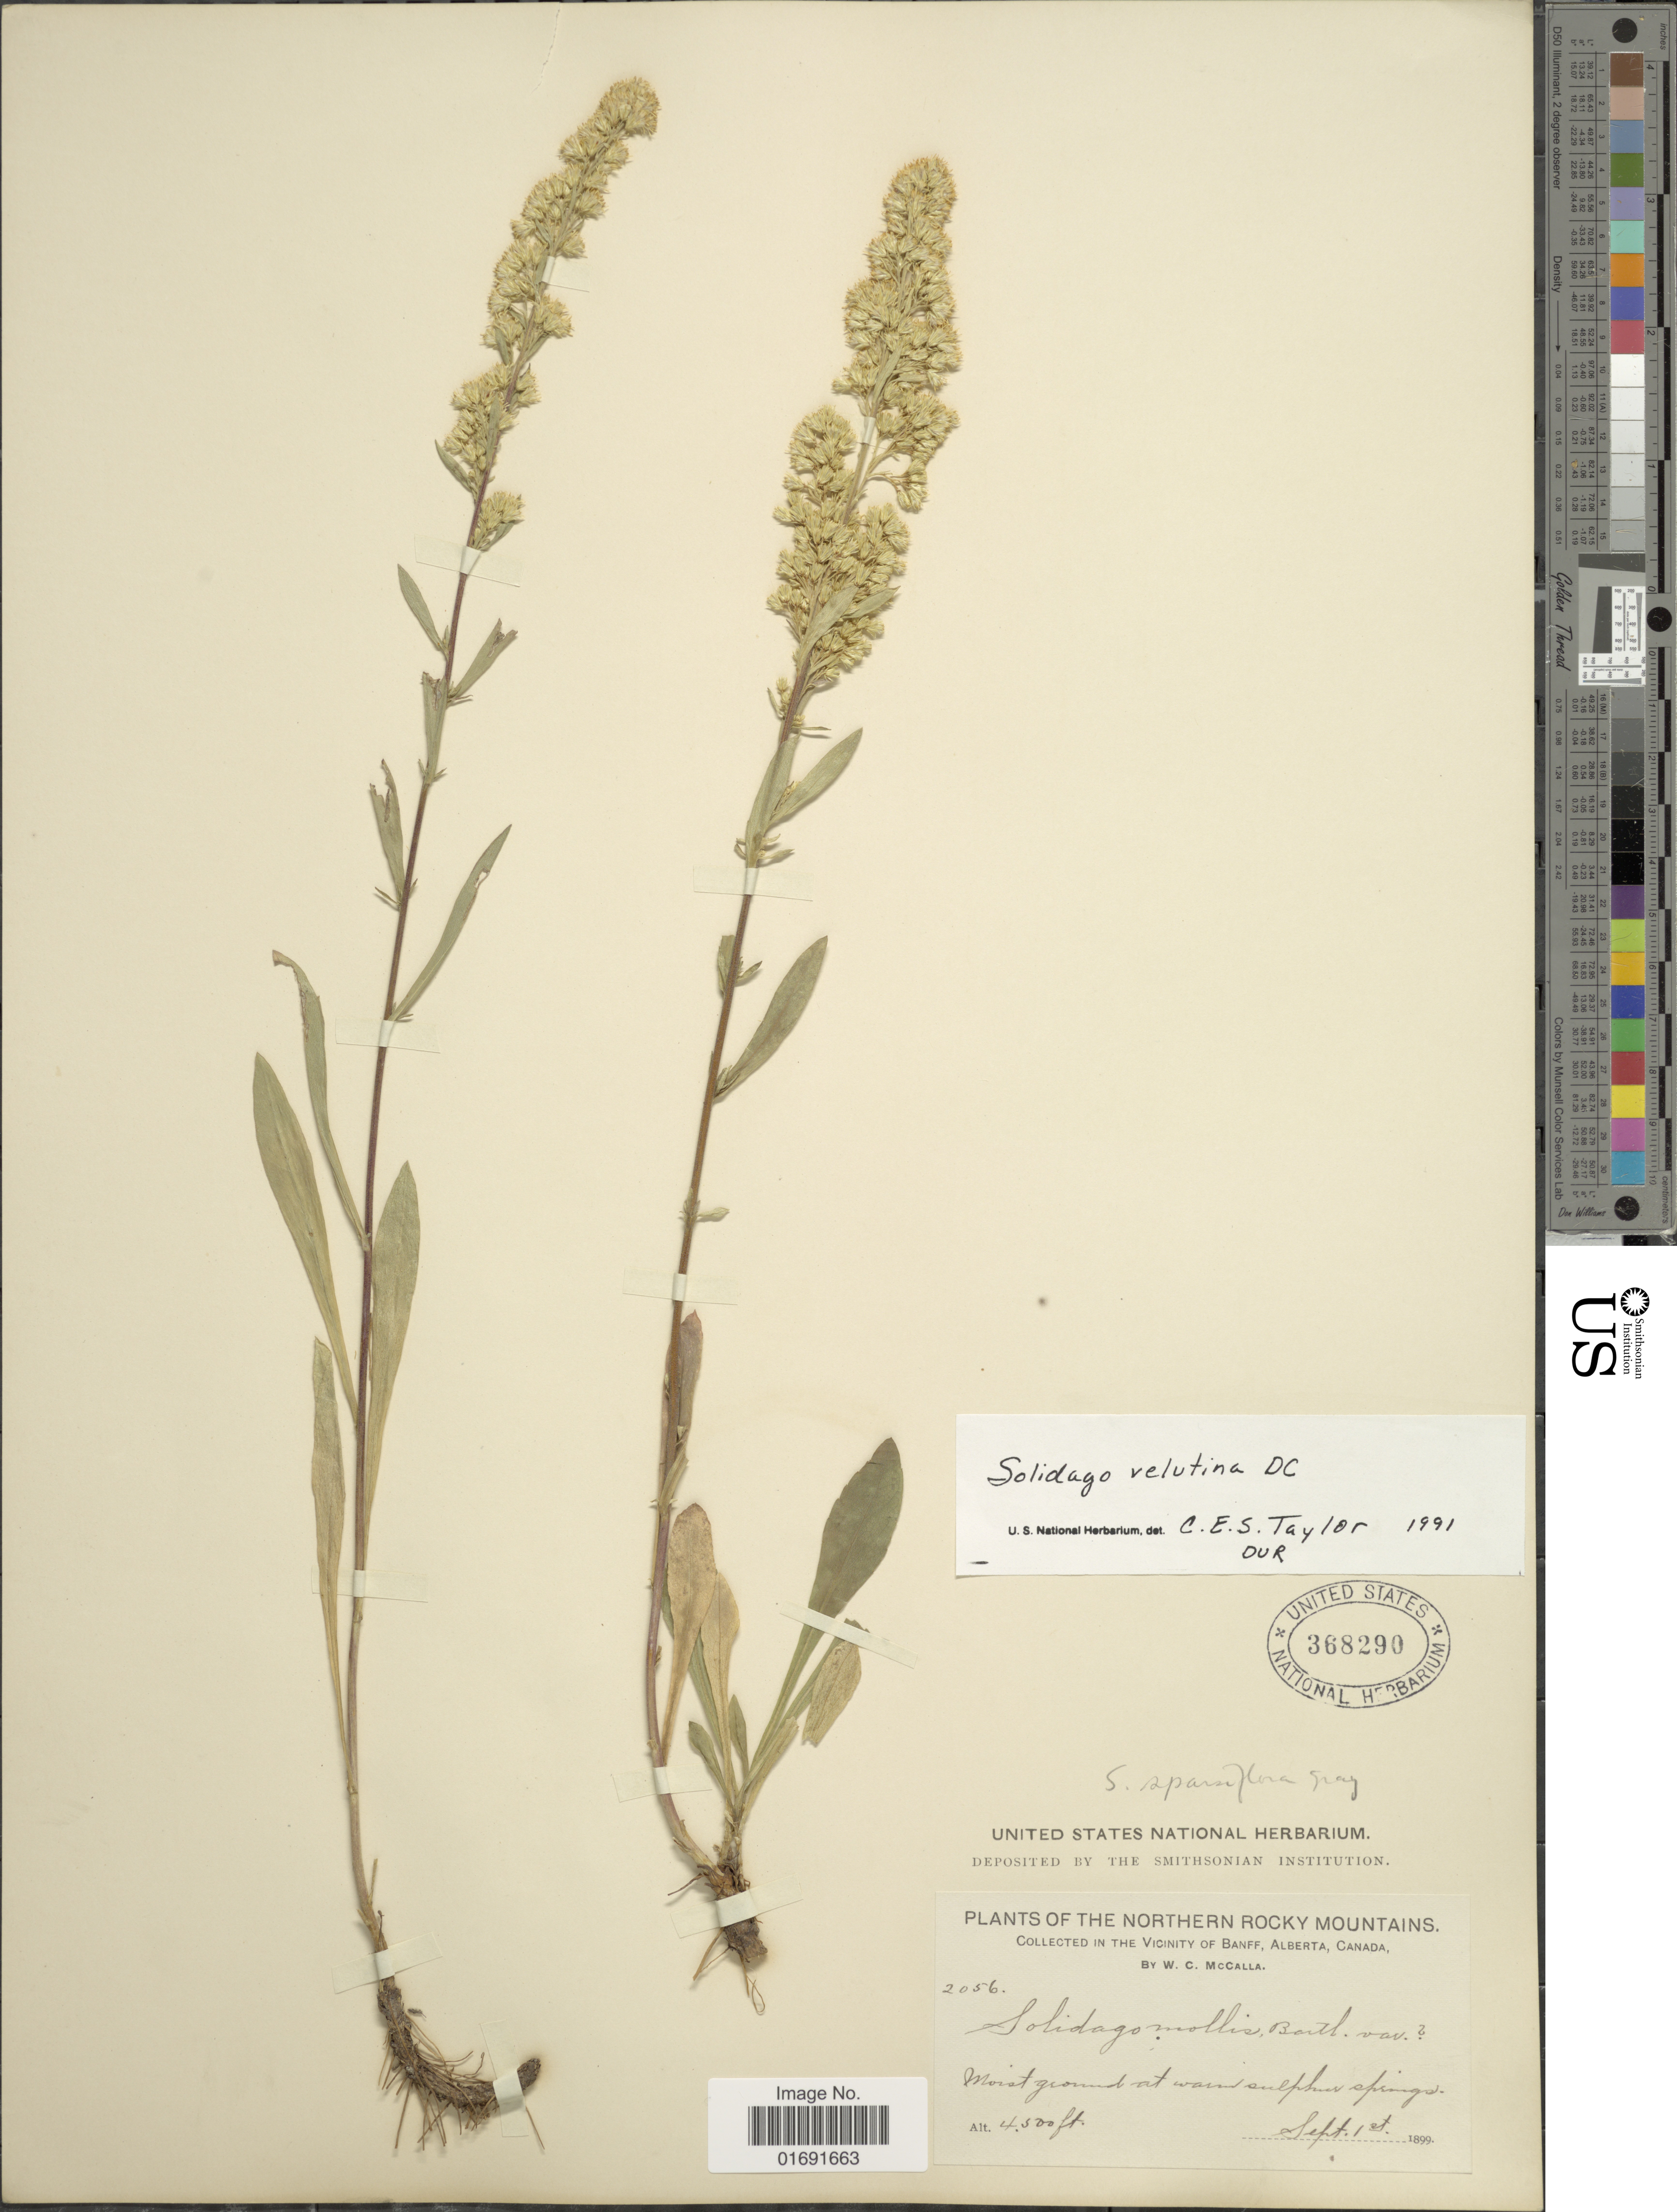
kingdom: Plantae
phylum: Tracheophyta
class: Magnoliopsida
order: Asterales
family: Asteraceae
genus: Solidago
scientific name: Solidago velutina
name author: DC.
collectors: W. McCalla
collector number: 2056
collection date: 1899-09-01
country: Canada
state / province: Alberta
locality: Northern Rocky Mountains, Vicinity of Banff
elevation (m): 1372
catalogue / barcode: US 368290